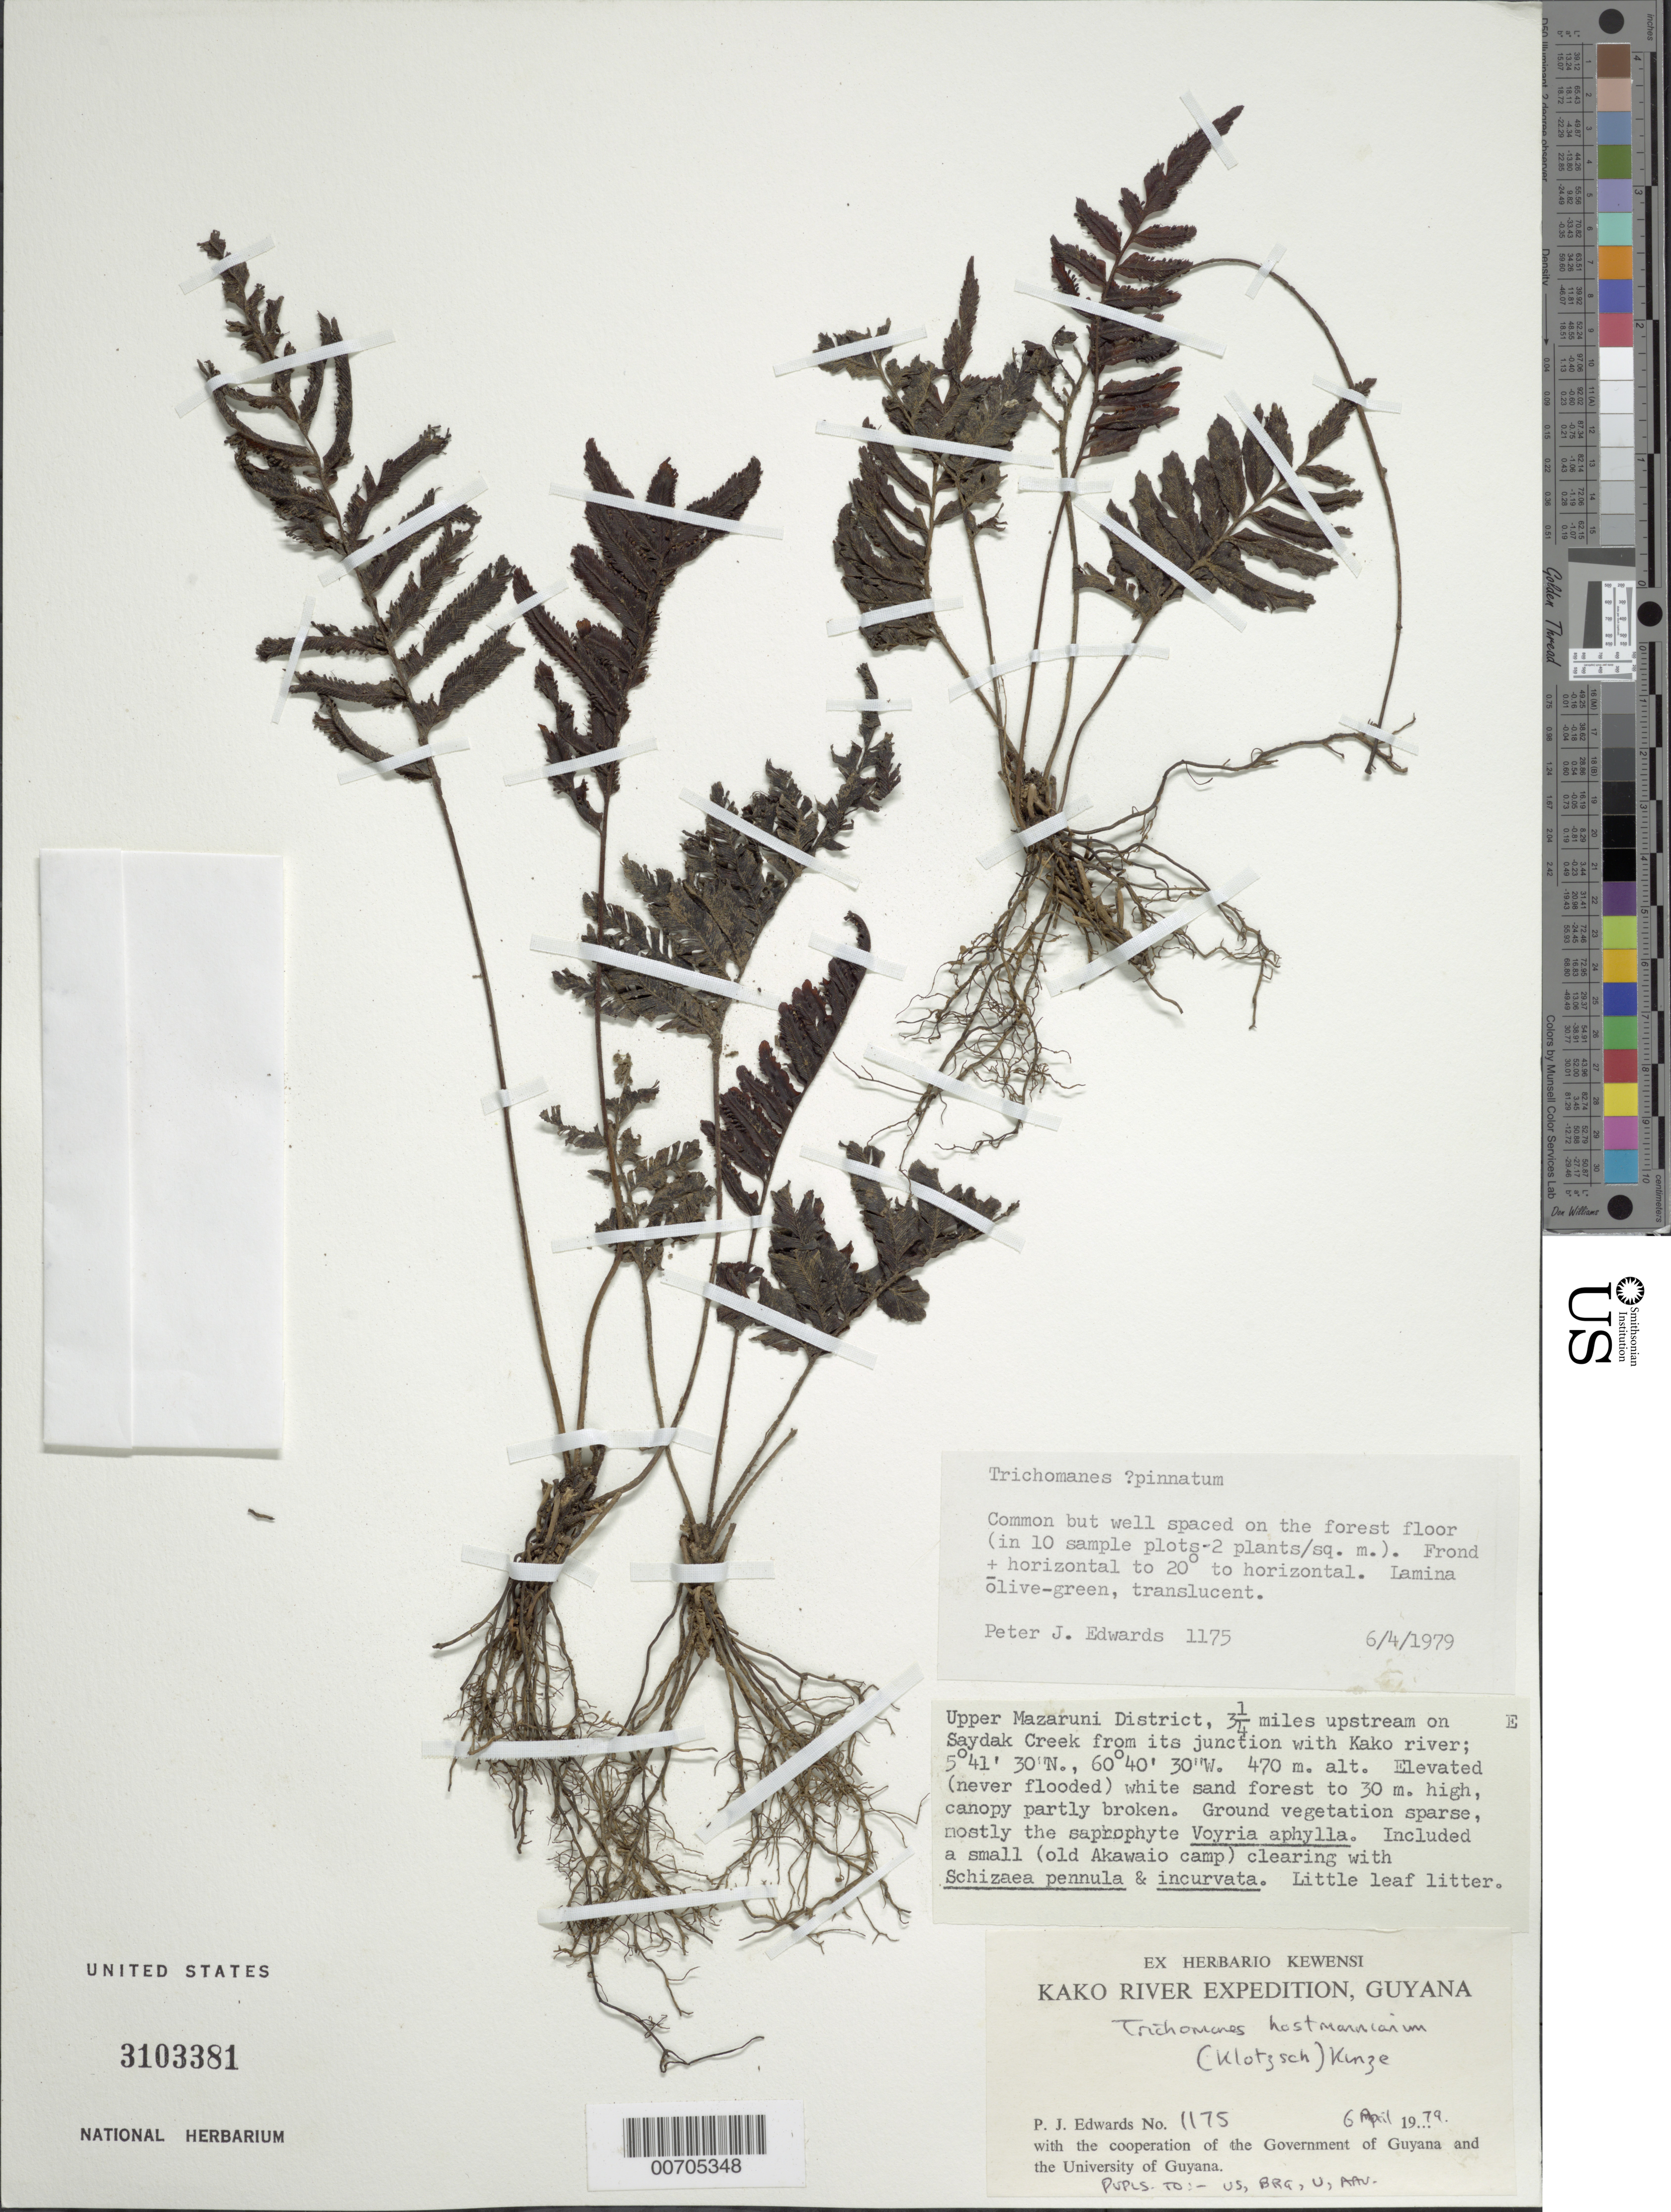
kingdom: Plantae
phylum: Tracheophyta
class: Polypodiopsida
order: Hymenophyllales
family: Hymenophyllaceae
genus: Trichomanes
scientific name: Trichomanes hostmannianum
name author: (Klotzsch) Kunze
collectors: J. Warrington, K. Burras, J. Woodhams & P. Edwards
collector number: KER 1175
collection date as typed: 6-Apr-79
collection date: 1979-04-06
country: Guyana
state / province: Cuyuni-Mazaruni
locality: Eboropu Mt., Saydak Creek, 3.25 miles upstream from junct with Kako R.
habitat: Elevated white sand forest to 30 m high; canopy partly broken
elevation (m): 470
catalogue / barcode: US 3103381